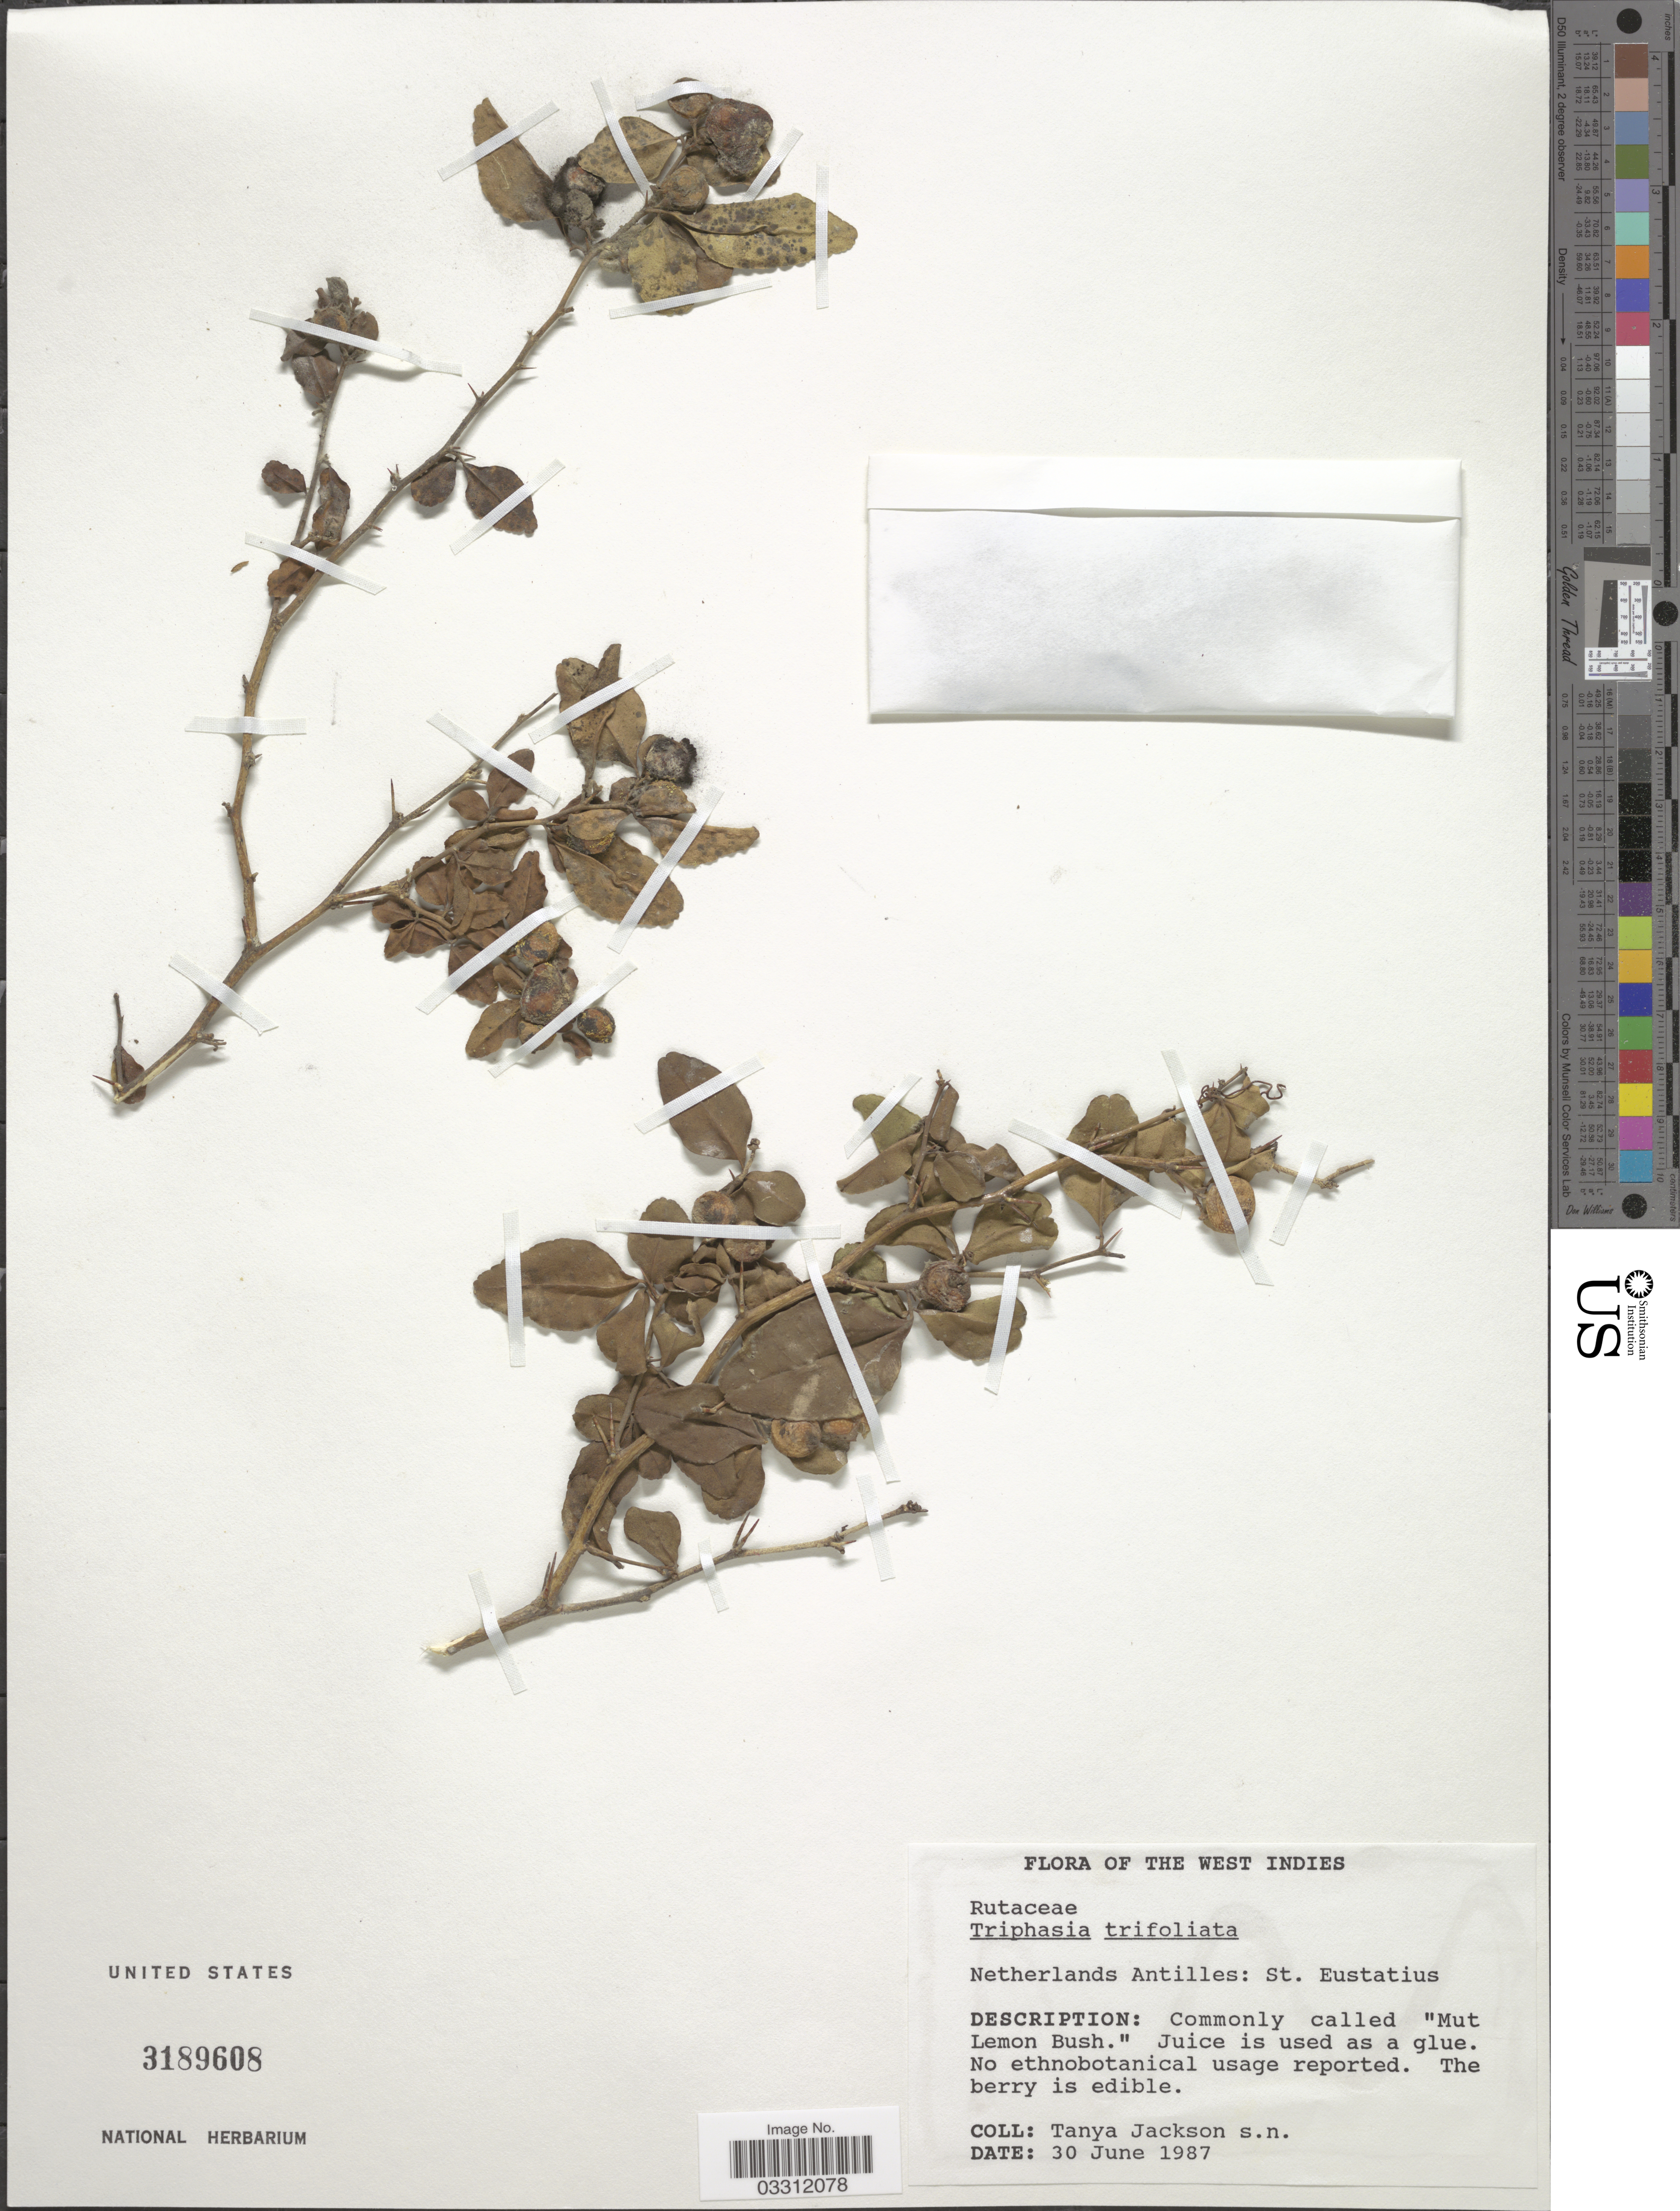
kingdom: Plantae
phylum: Tracheophyta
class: Magnoliopsida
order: Sapindales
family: Rutaceae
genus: Triphasia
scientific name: Triphasia trifoliata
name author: DC.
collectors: T. Jackson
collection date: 1987-06-30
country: Netherlands Antilles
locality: St. Eustatius.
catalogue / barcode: US 3189608